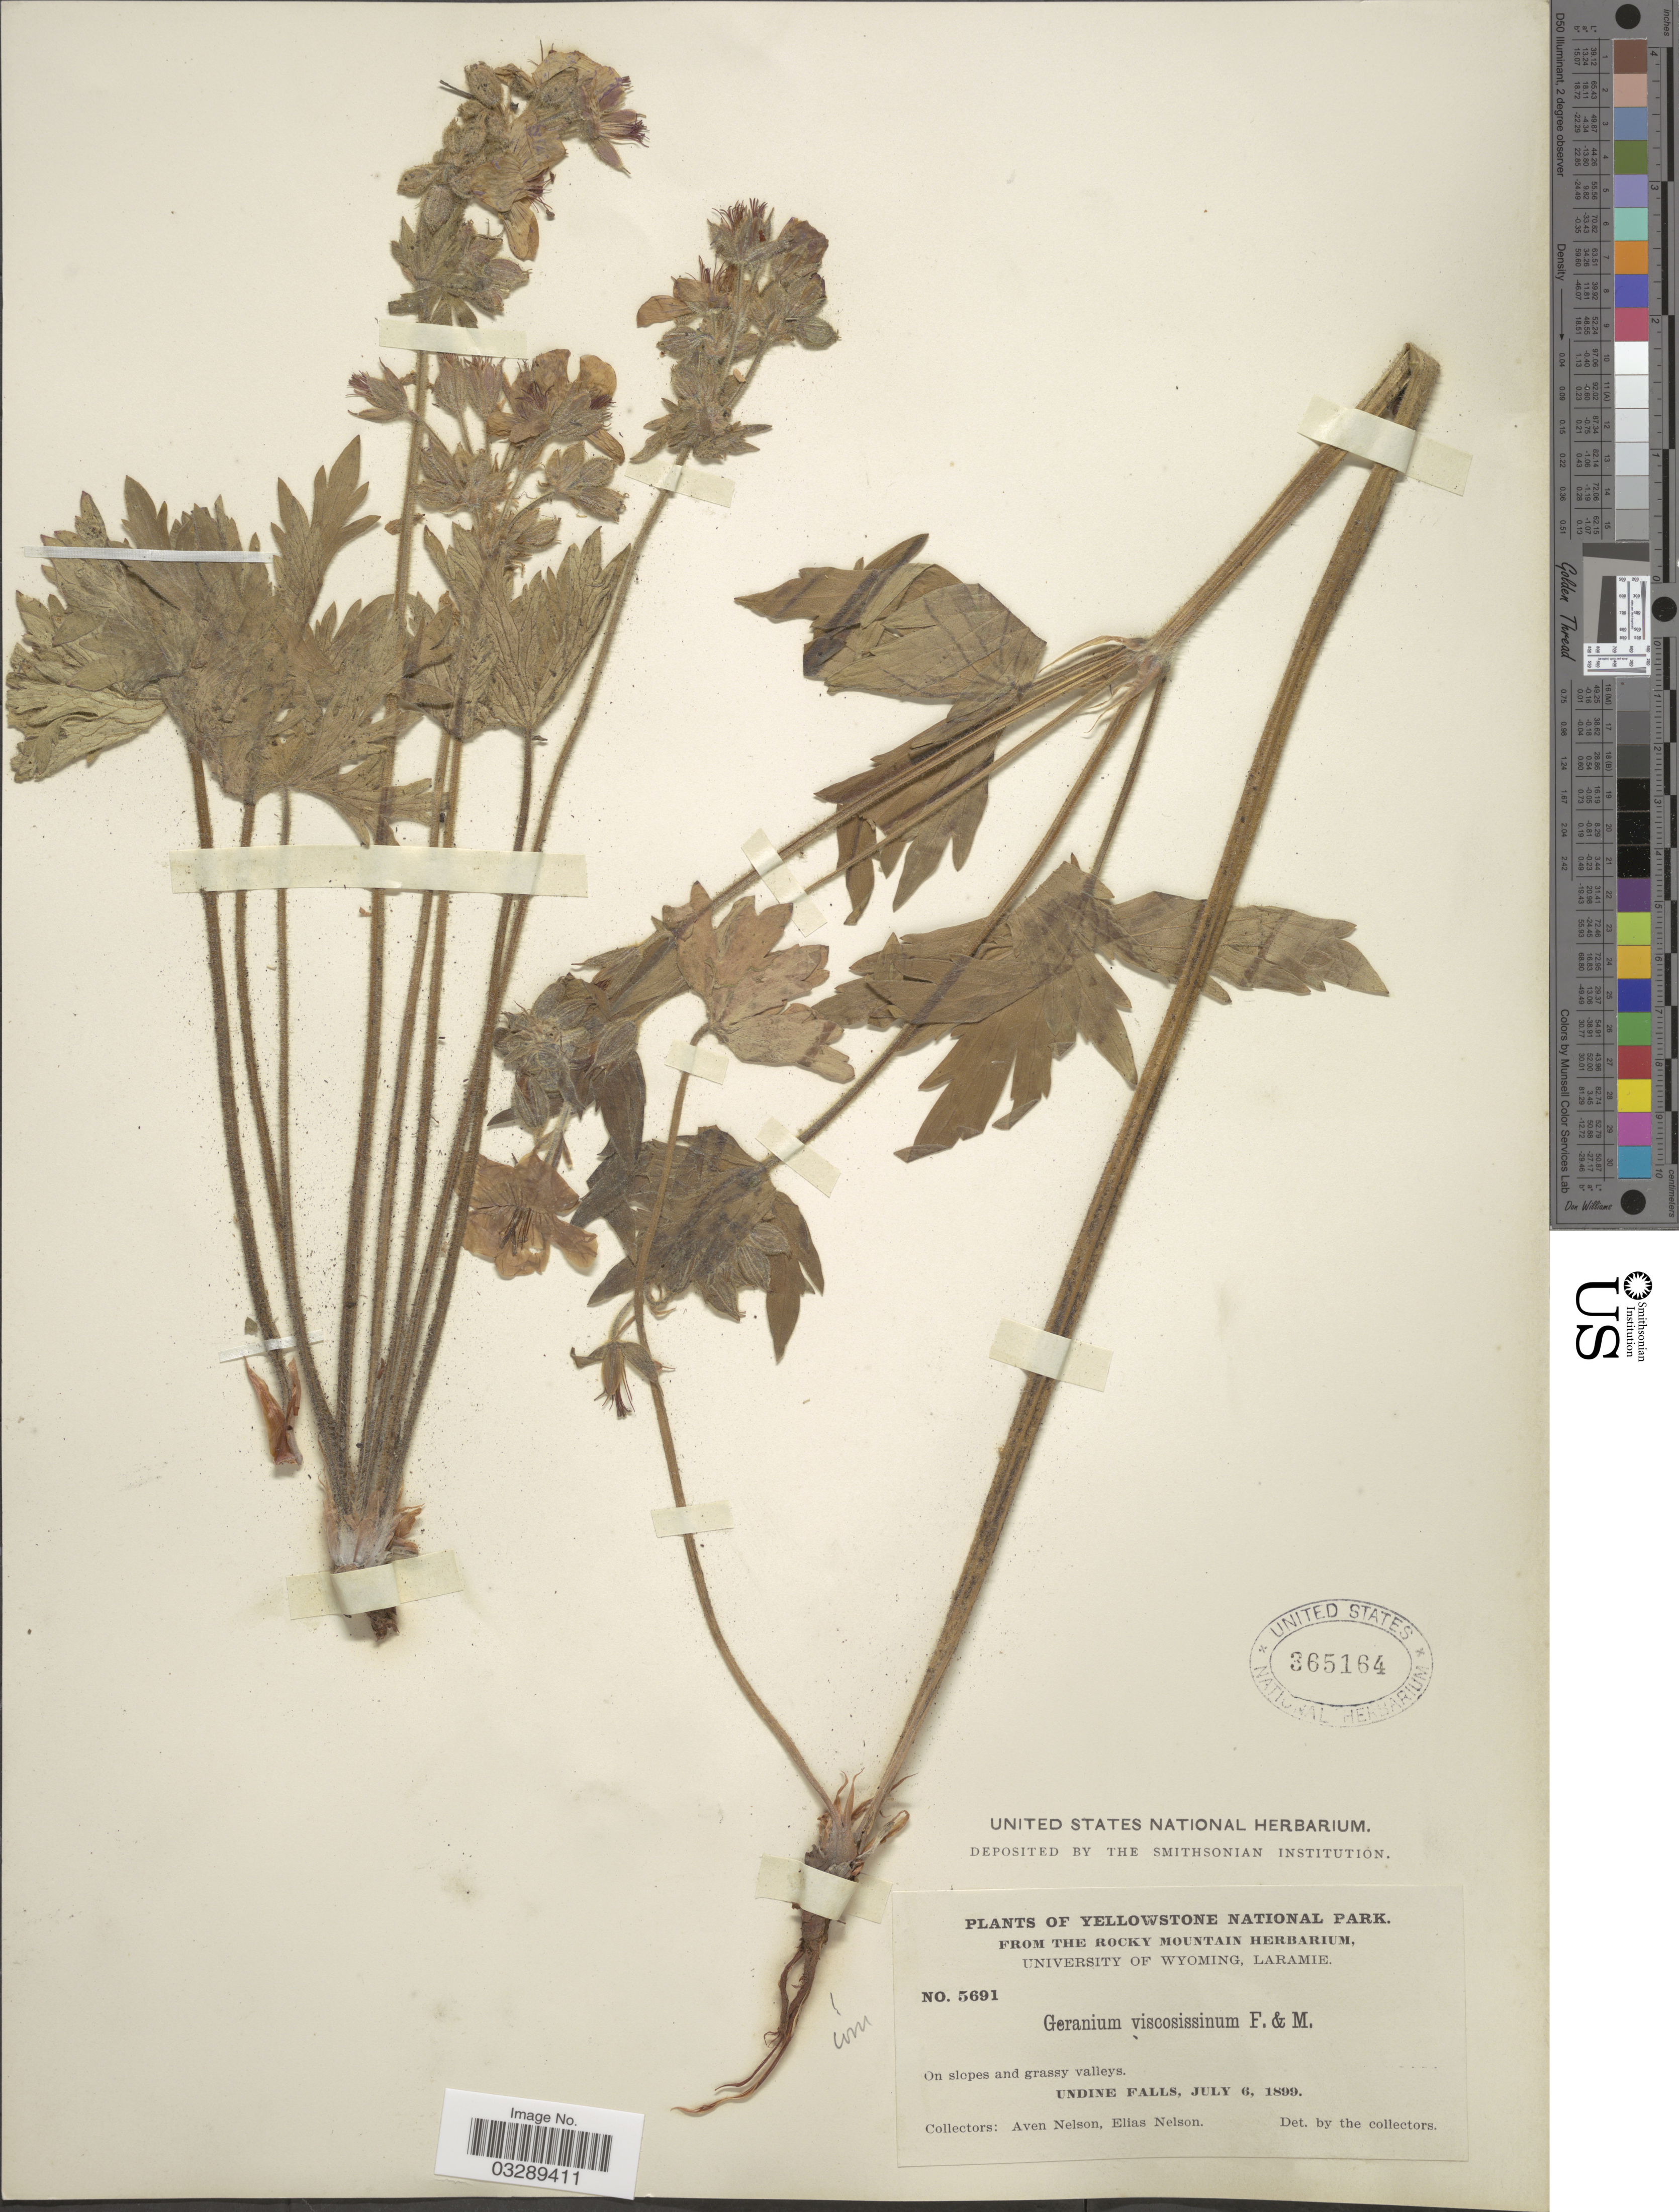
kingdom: Plantae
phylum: Tracheophyta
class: Magnoliopsida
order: Geraniales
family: Geraniaceae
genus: Geranium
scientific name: Geranium viscosissimum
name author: Fisch. & C.A. Mey.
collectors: A. Nelson & E. Nelson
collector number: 5691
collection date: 1899-07-06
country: United States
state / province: Wyoming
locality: Yellowstone National Park. Undine Falls.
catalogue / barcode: US 365164